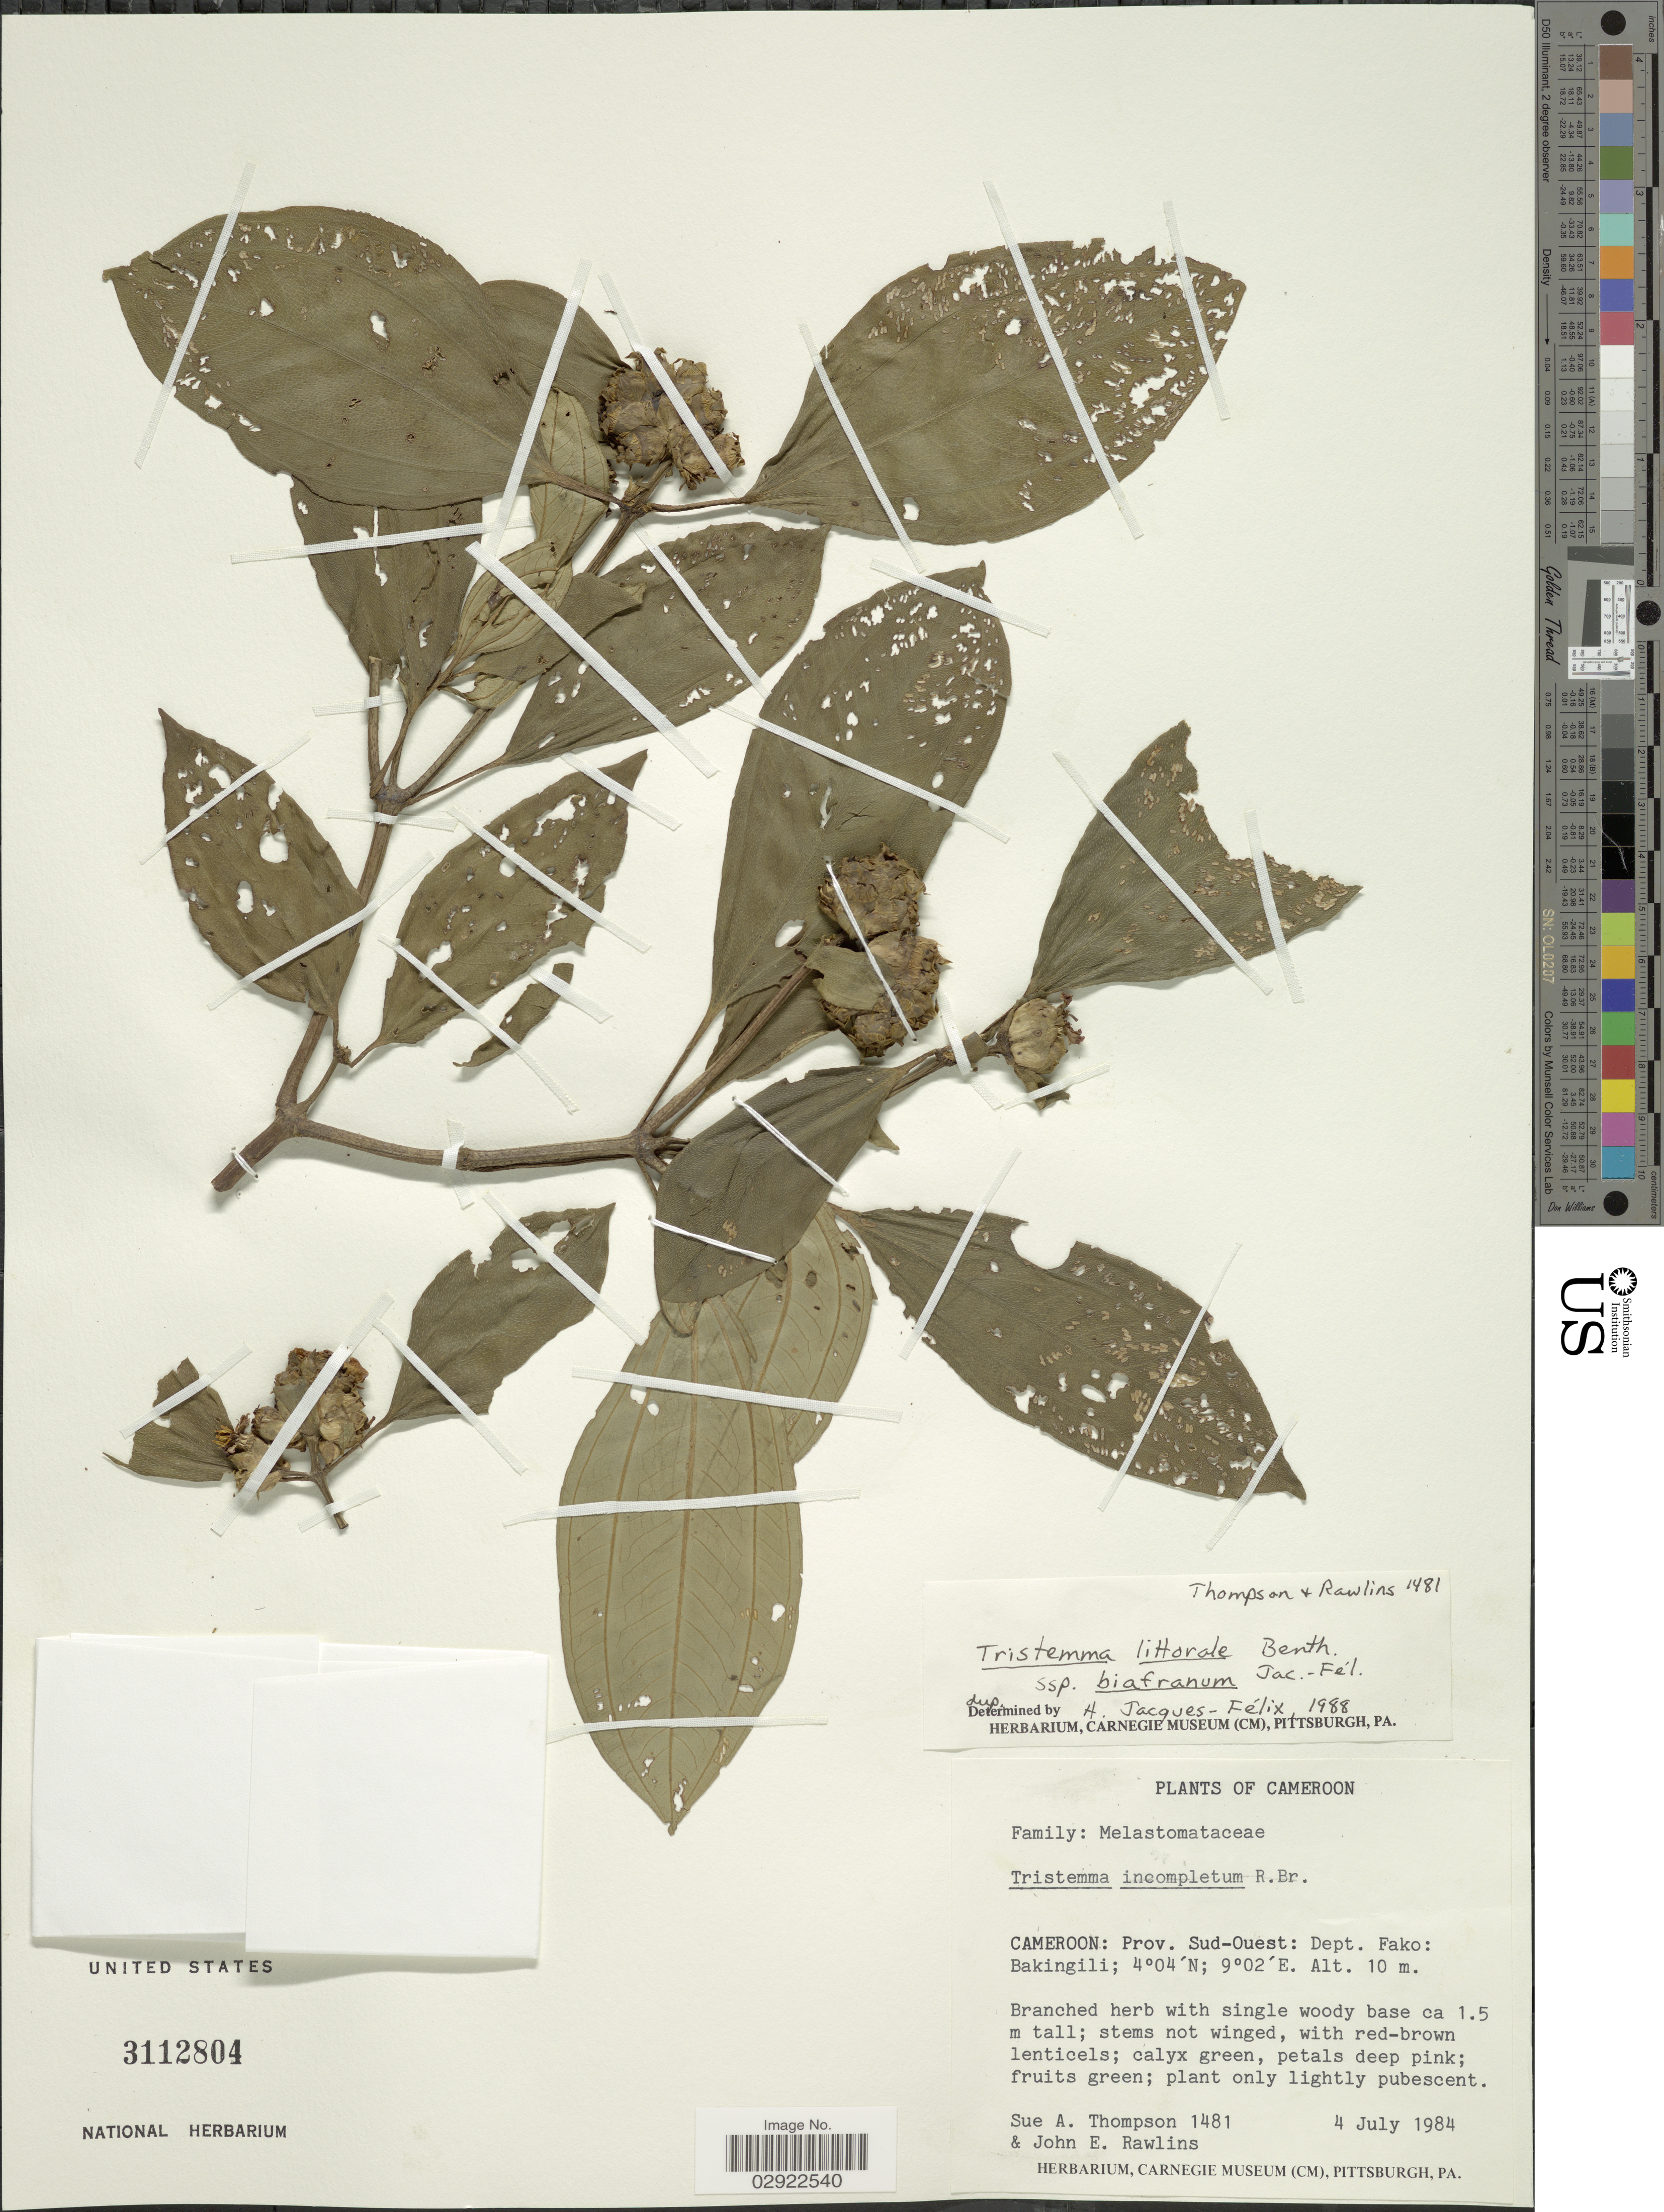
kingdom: Plantae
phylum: Tracheophyta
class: Magnoliopsida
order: Myrtales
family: Melastomataceae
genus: Tristemma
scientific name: Tristemma littorale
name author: Benth.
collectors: S. A. Thompson & J. Rawlins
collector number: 1481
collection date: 1984-07-04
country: Cameroon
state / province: Sud-Ouest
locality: Dept. Fako: Bakingili.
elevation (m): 10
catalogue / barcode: US 3112804